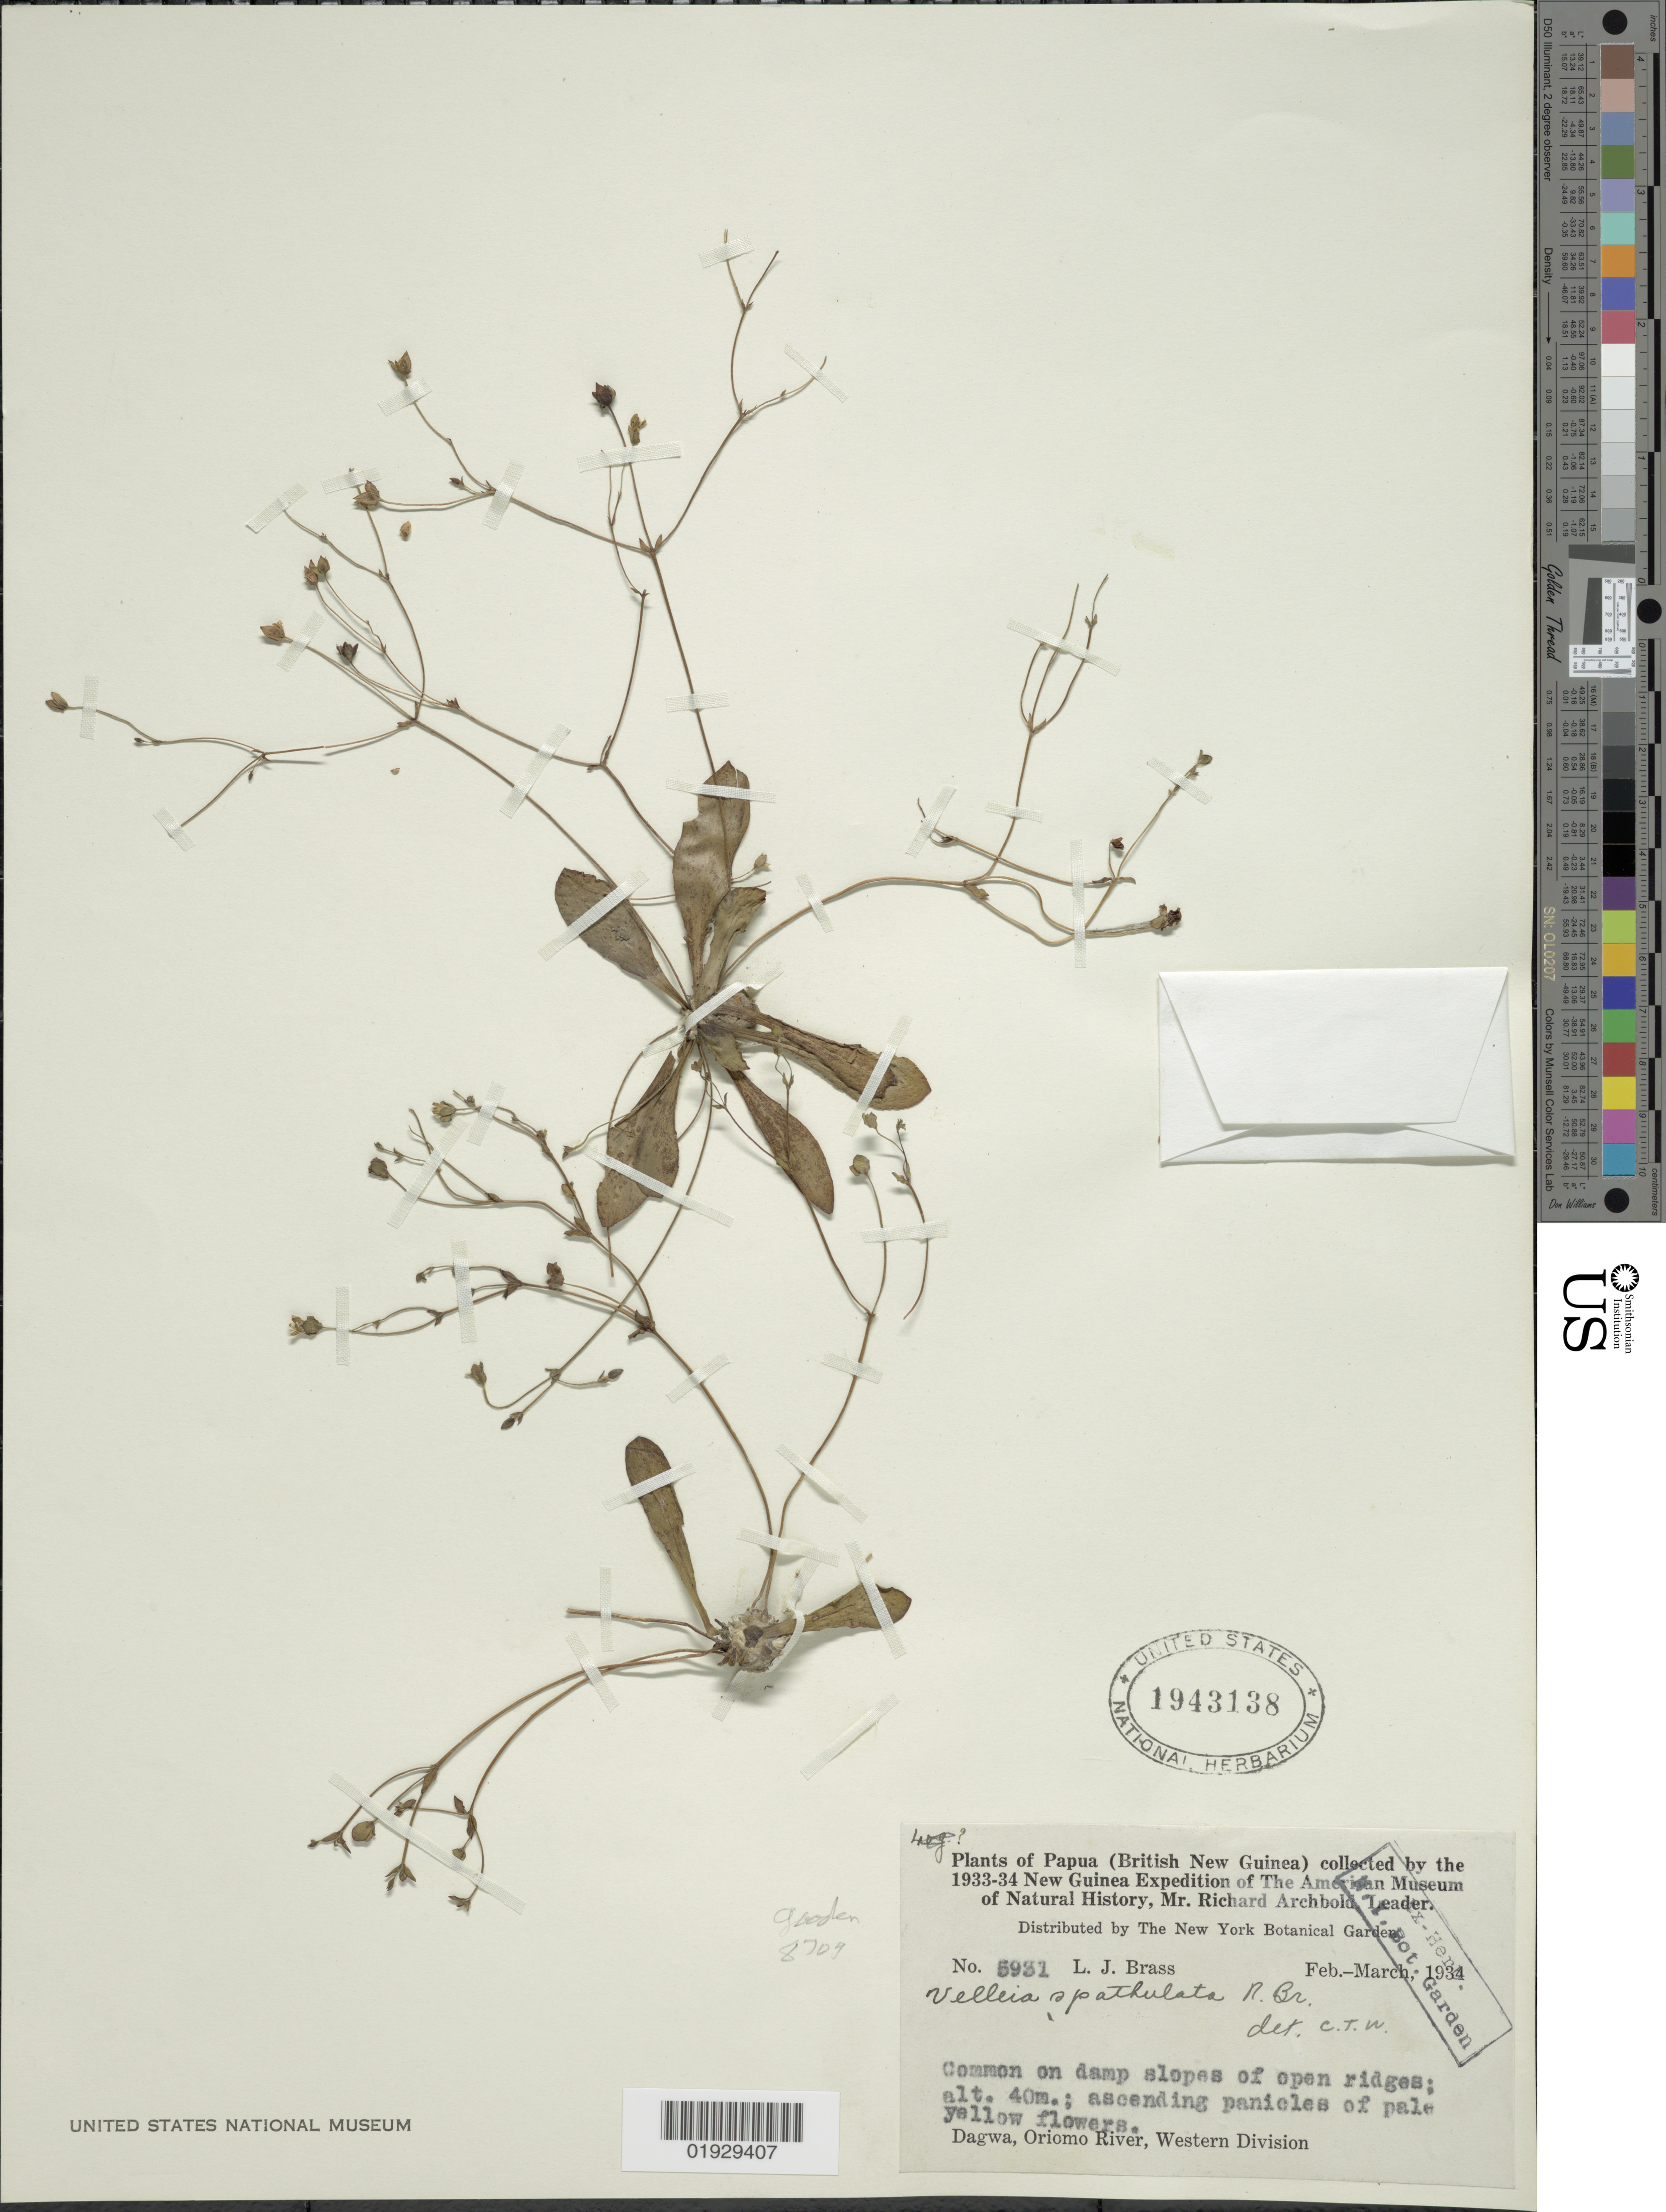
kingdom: Plantae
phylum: Tracheophyta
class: Magnoliopsida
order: Asterales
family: Goodeniaceae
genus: Velleia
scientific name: Velleia spathulata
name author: Juss.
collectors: L. J. Brass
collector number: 5931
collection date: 1934-02/1934-03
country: Papua New Guinea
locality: Papua (British New Guinea), Dagwa, Oriomo River, Western Division.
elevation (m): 40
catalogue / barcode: US 1943138